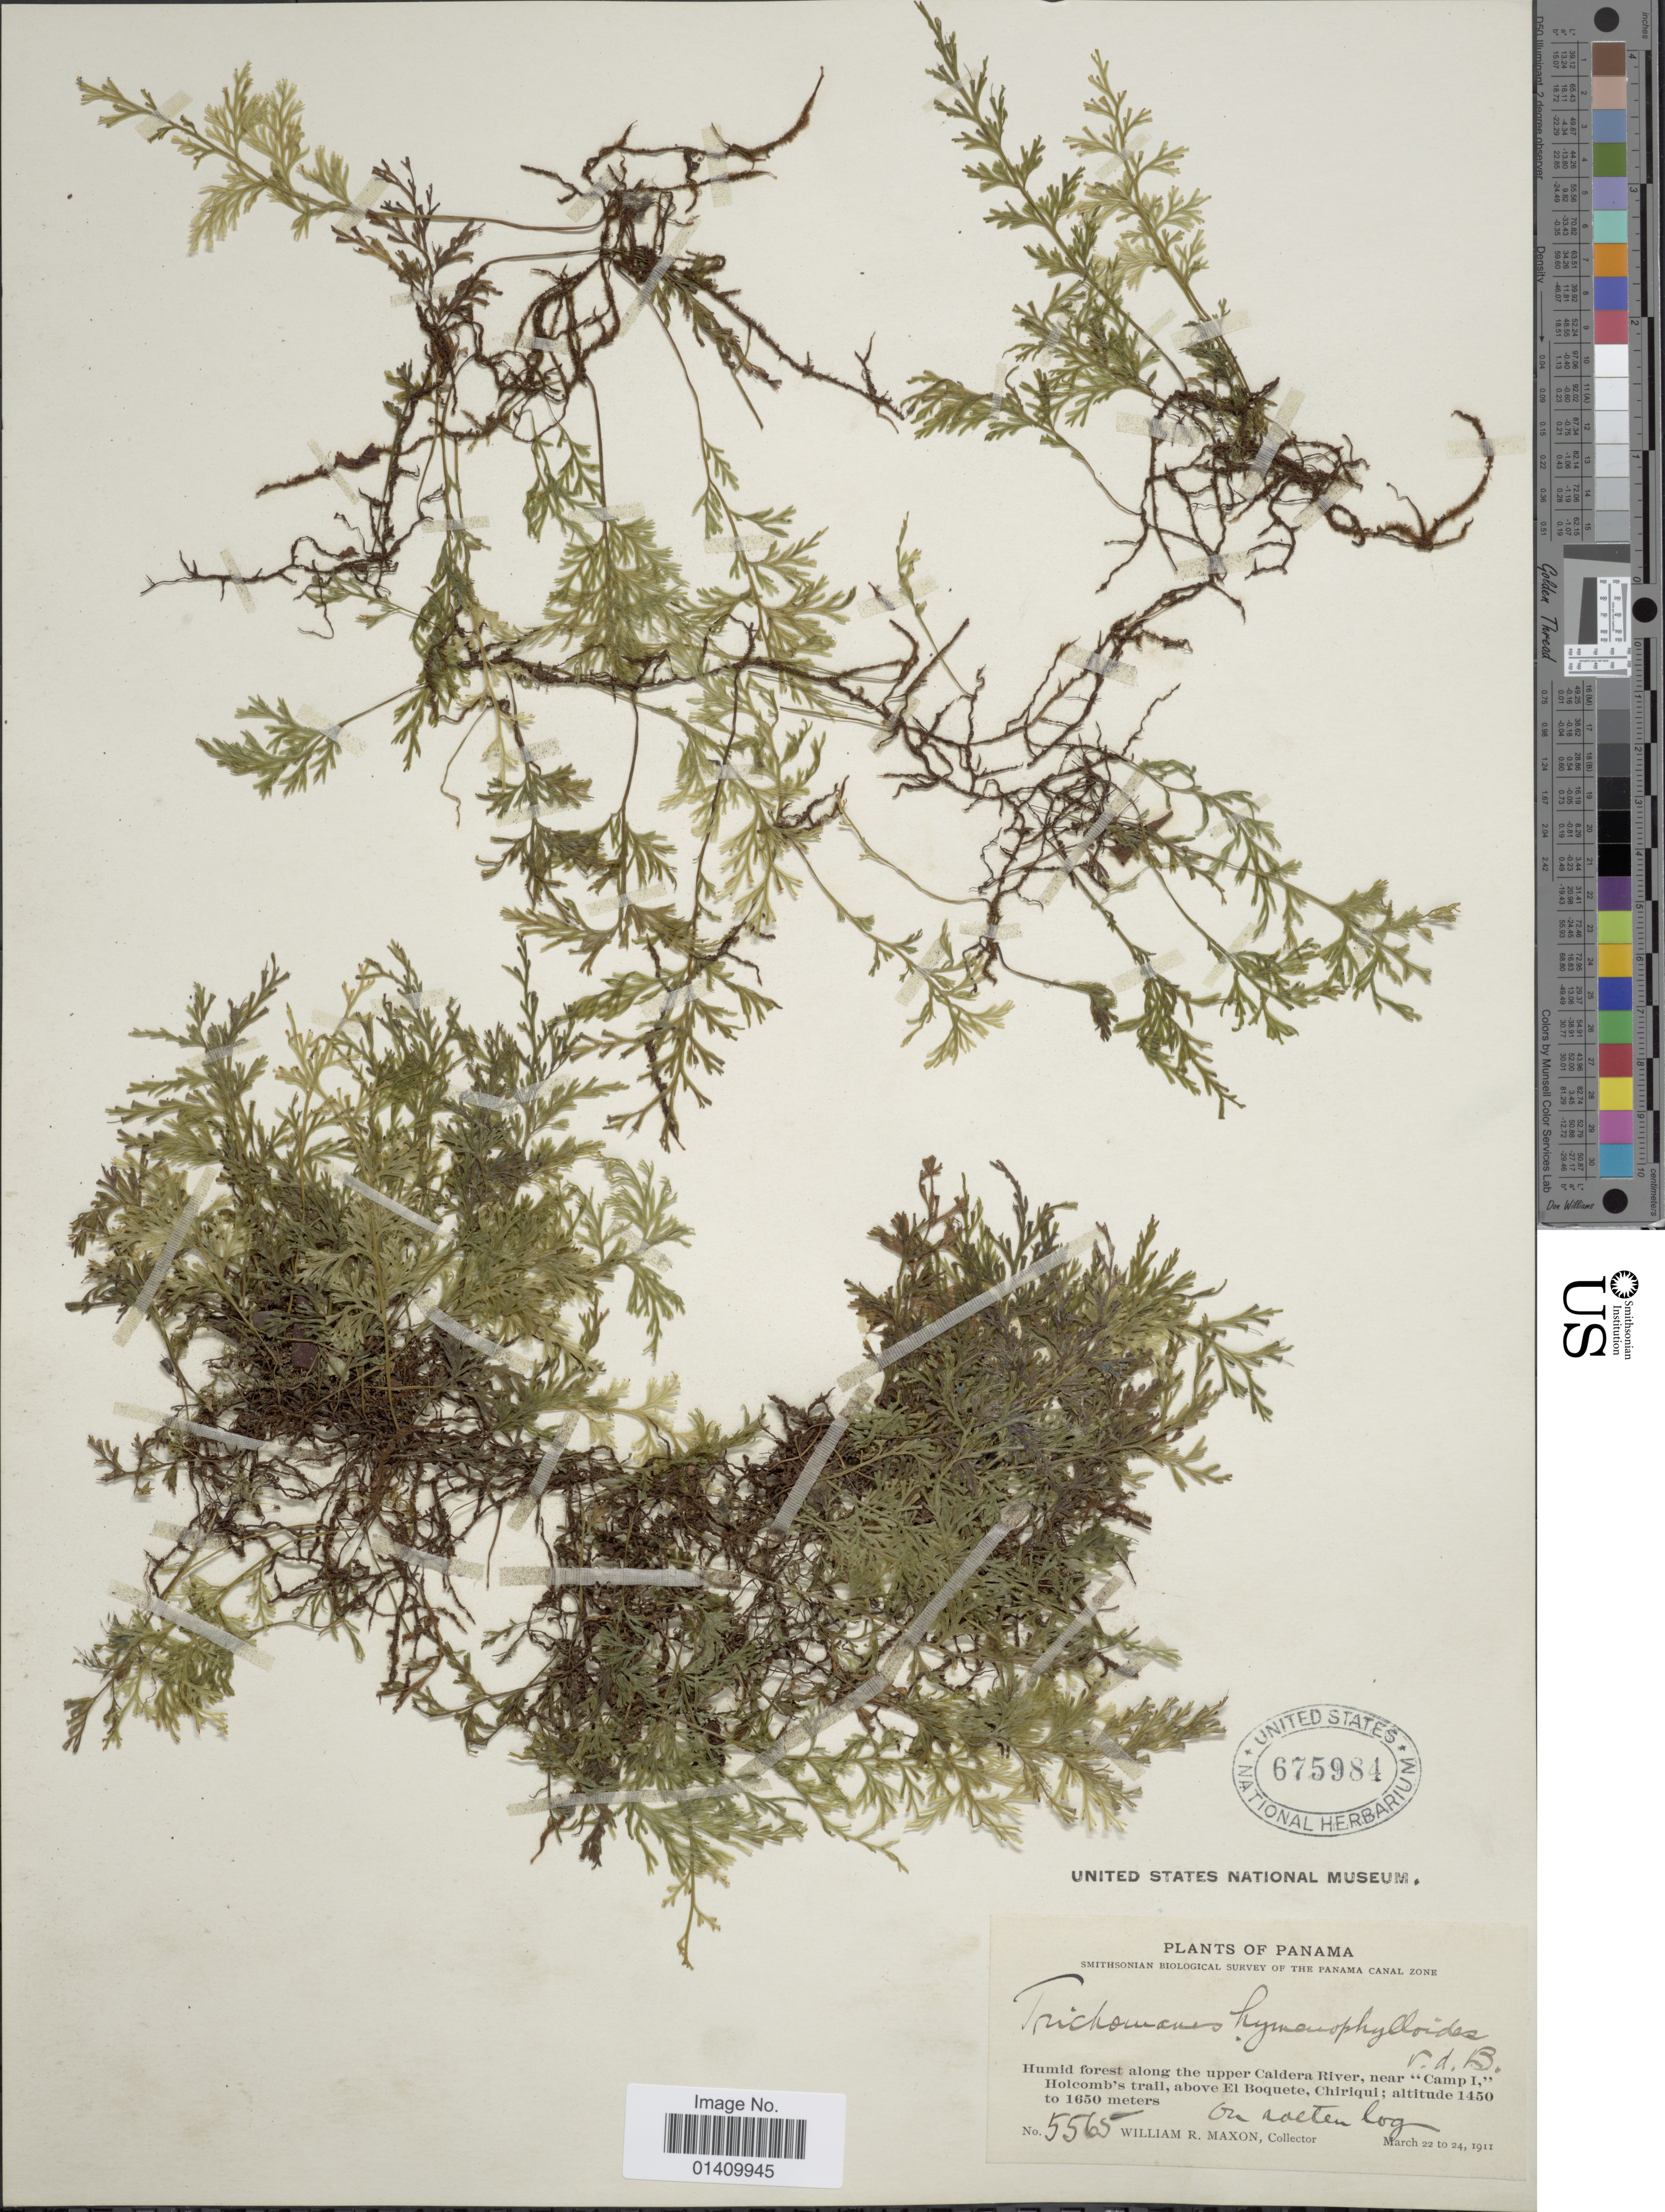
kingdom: Plantae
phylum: Tracheophyta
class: Polypodiopsida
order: Hymenophyllales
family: Hymenophyllaceae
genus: Polyphlebium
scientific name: Polyphlebium hymenophylloides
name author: (Bosch) Ebihara & Dubuisson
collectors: W. R. Maxon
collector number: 5565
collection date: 1911-03-22/1911-03-24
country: Panama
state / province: Chiriqui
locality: Humid forest along the upper Caldera river near camp1 Holcombs trail above El Boquete, Chiriqui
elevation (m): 1450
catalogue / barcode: US 675984